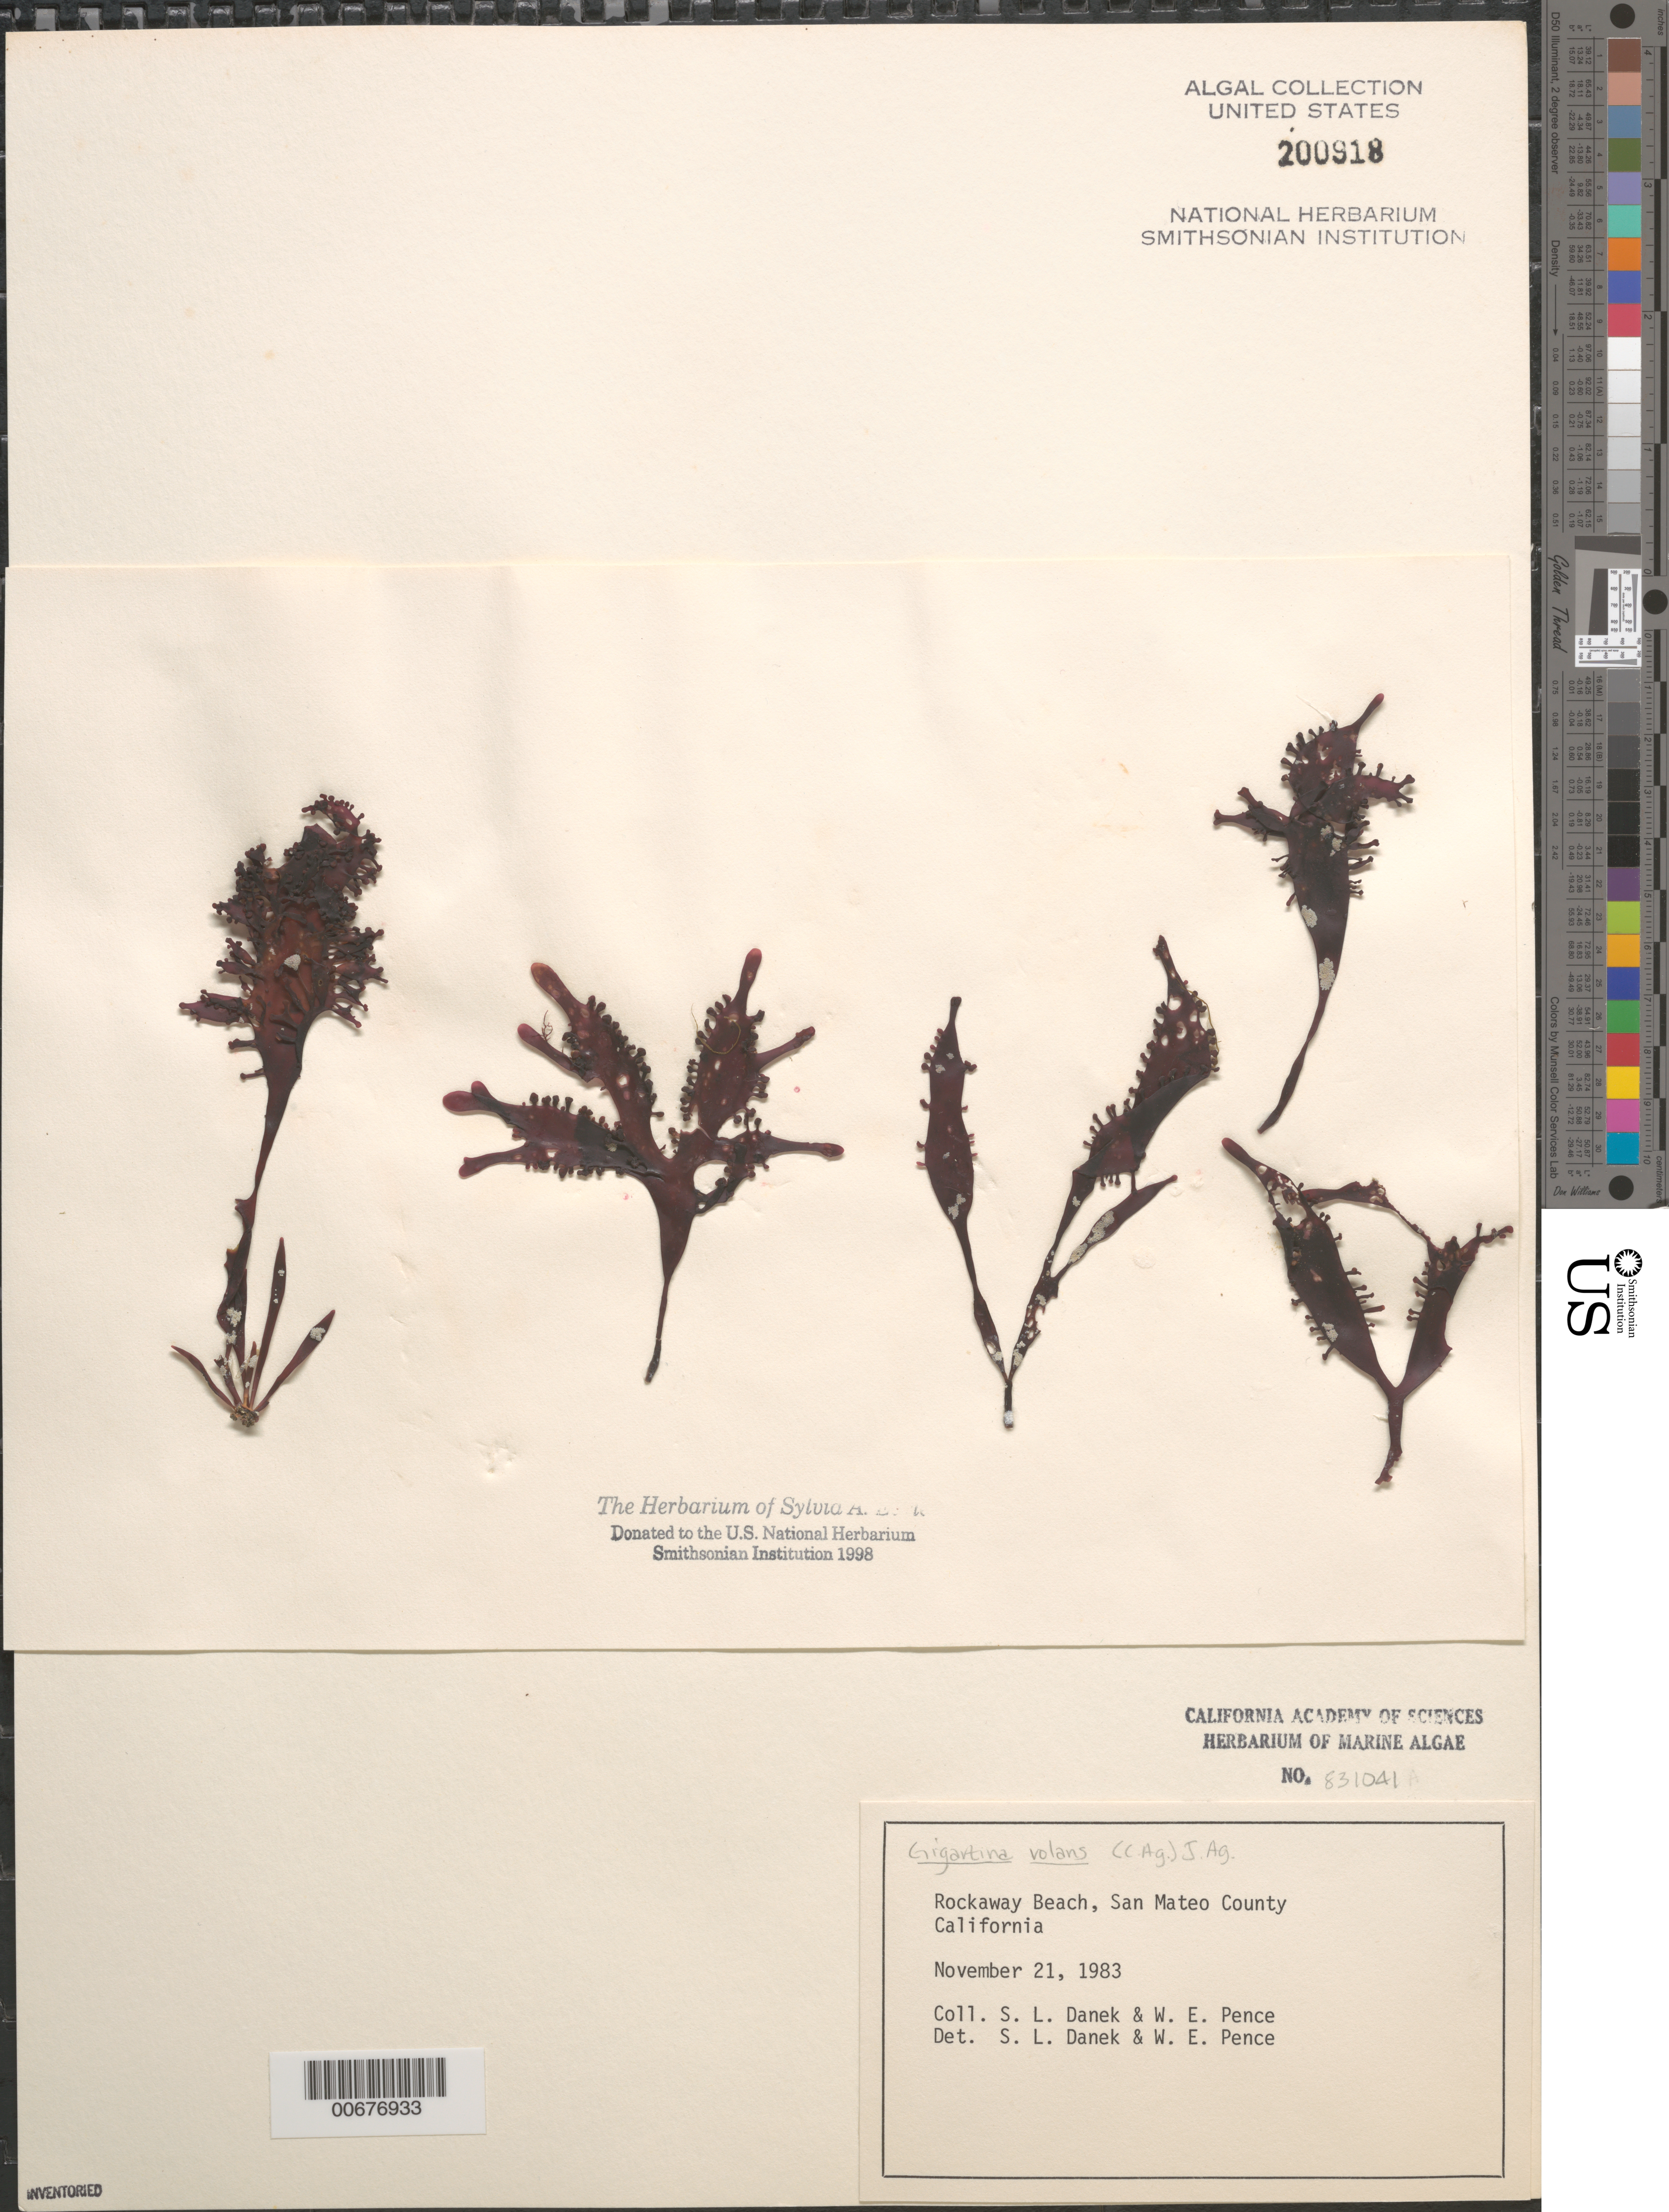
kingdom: Plantae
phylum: Rhodophyta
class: Florideophyceae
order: Gigartinales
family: Gigartinaceae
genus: Mazzaella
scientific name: Mazzaella volans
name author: (C. Agardh) Fredericq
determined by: Algae name updating Project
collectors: S. Danek & W. Pense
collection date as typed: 21 Nov 1983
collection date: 1983-11-21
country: United States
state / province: California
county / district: San Mateo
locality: Rockaway Beach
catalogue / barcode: US 200918